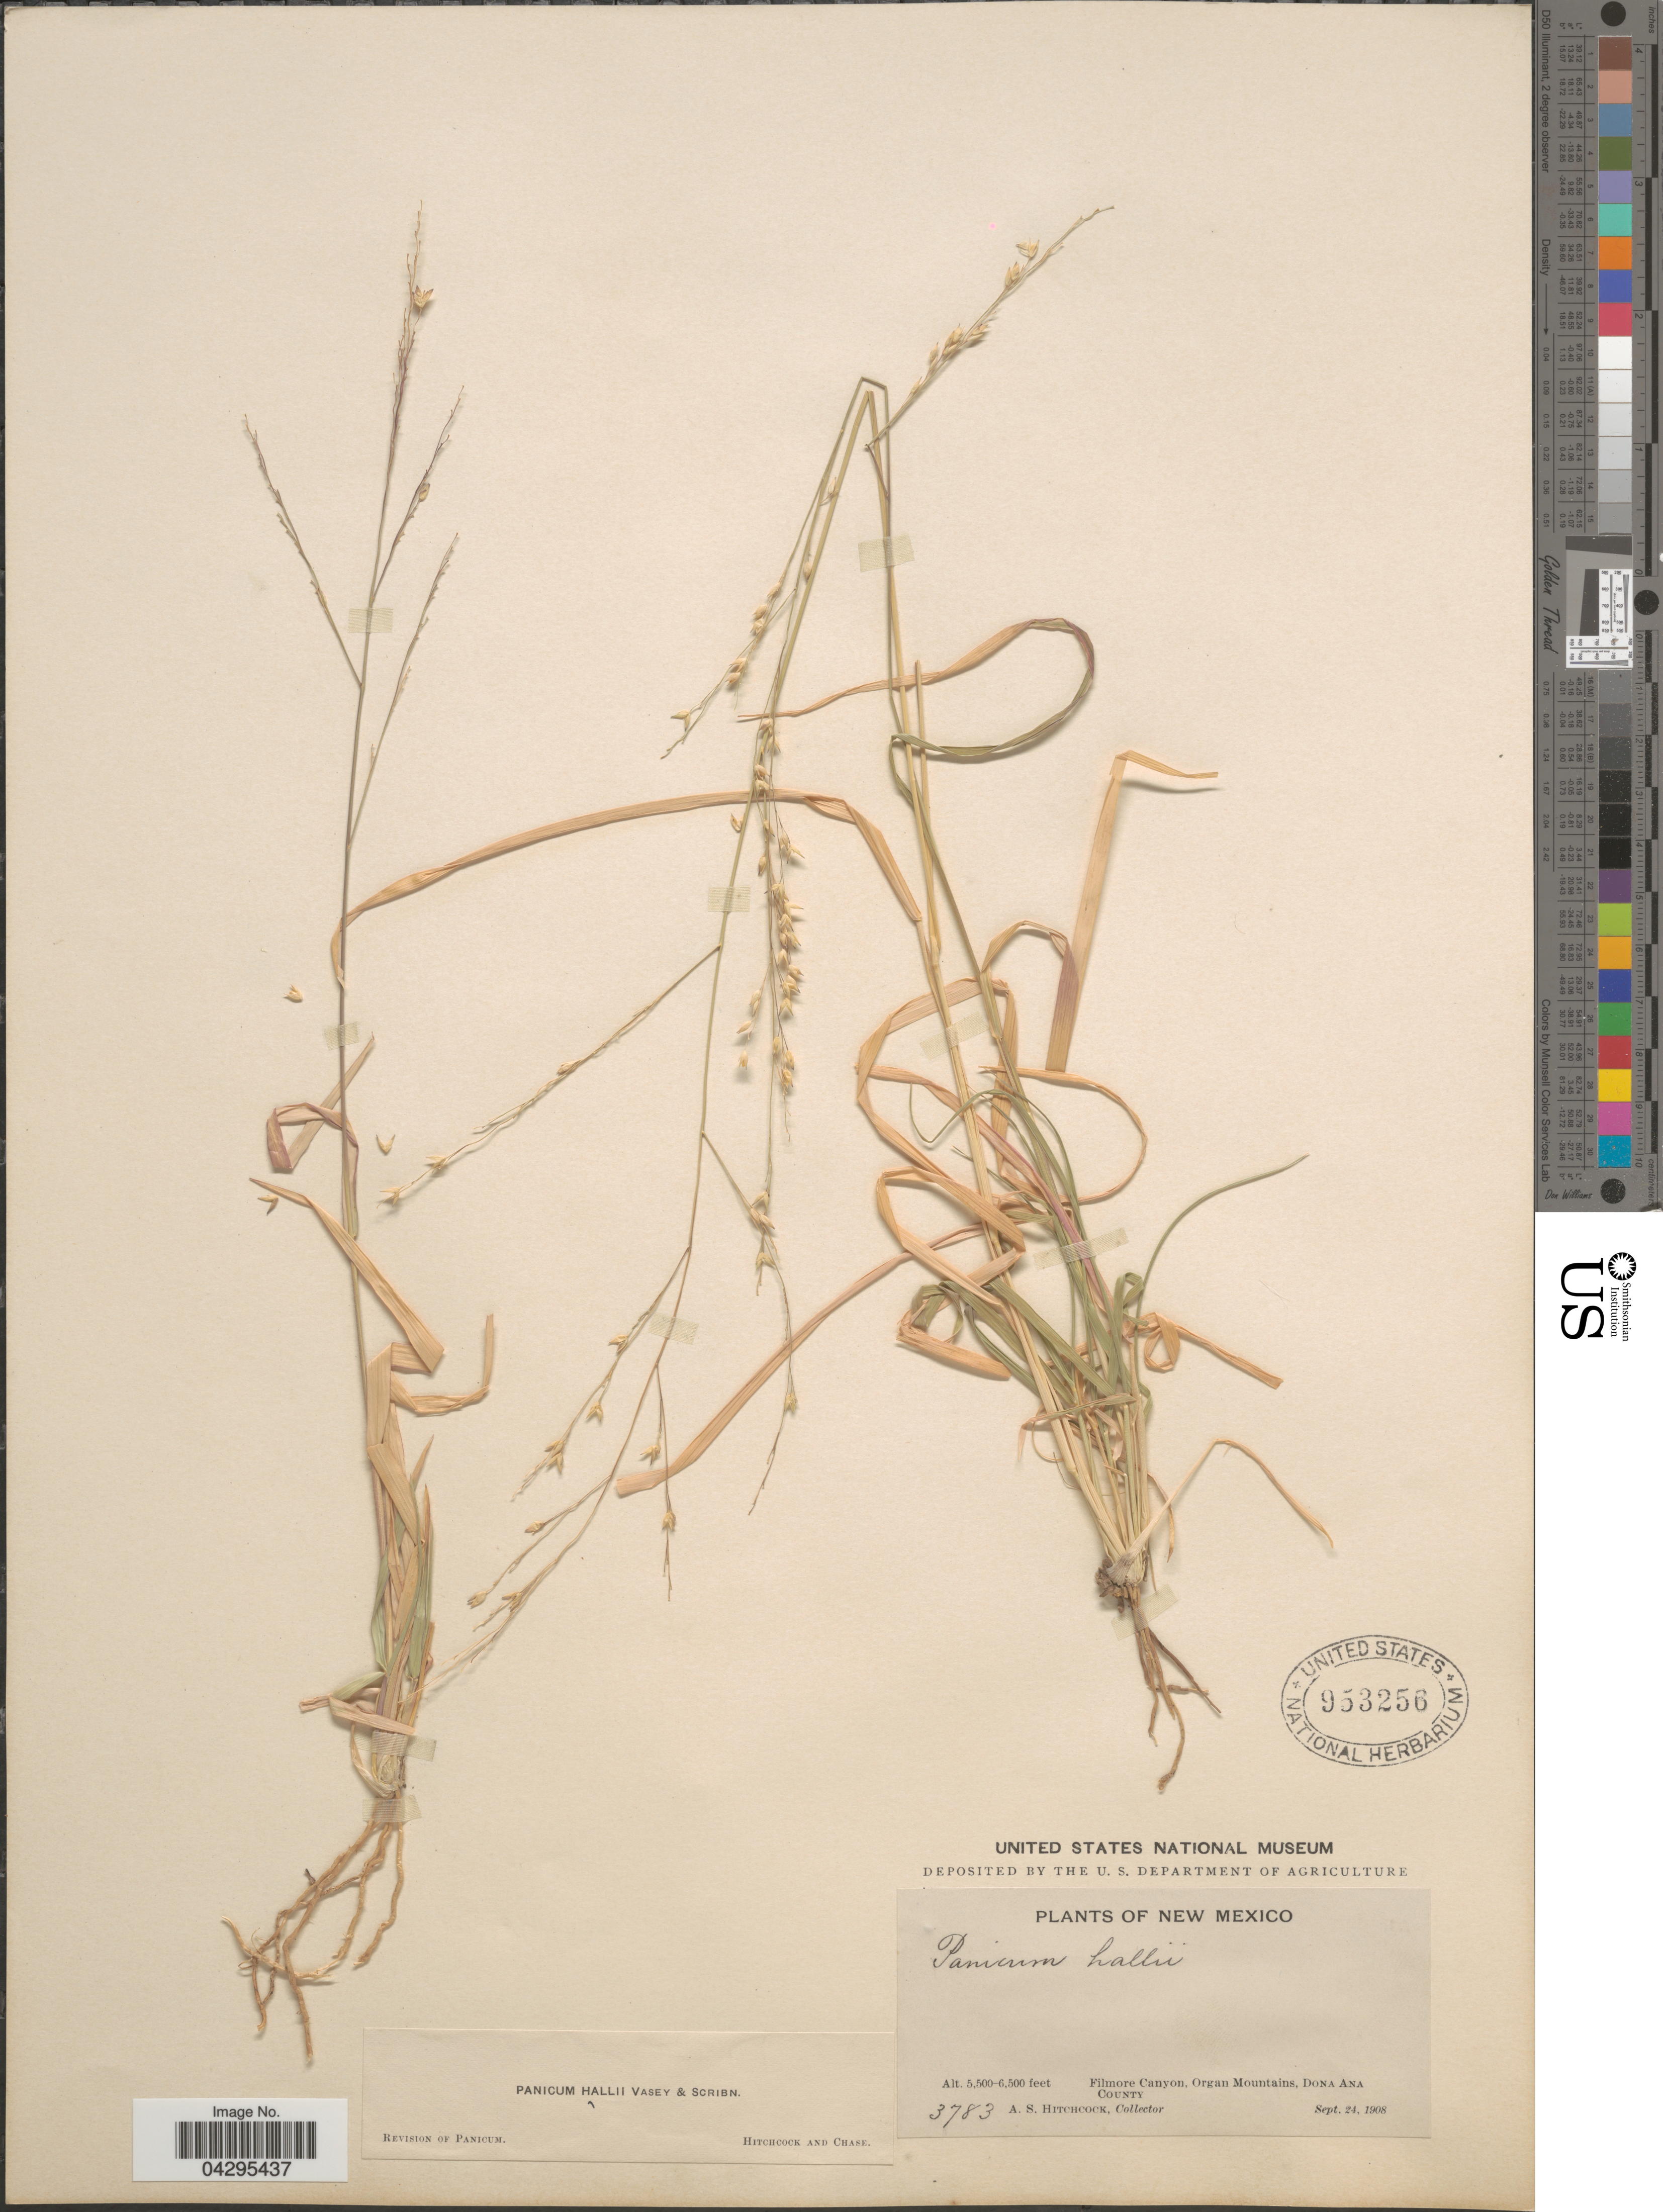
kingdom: Plantae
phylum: Tracheophyta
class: Liliopsida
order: Poales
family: Poaceae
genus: Panicum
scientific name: Panicum hallii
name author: Vasey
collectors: A. S. Hitchcock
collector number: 3783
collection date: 1908-09-24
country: United States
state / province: New Mexico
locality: Filmore Canyon, Organ Mountains, Dona Ana County.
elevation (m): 1676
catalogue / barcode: US 953256